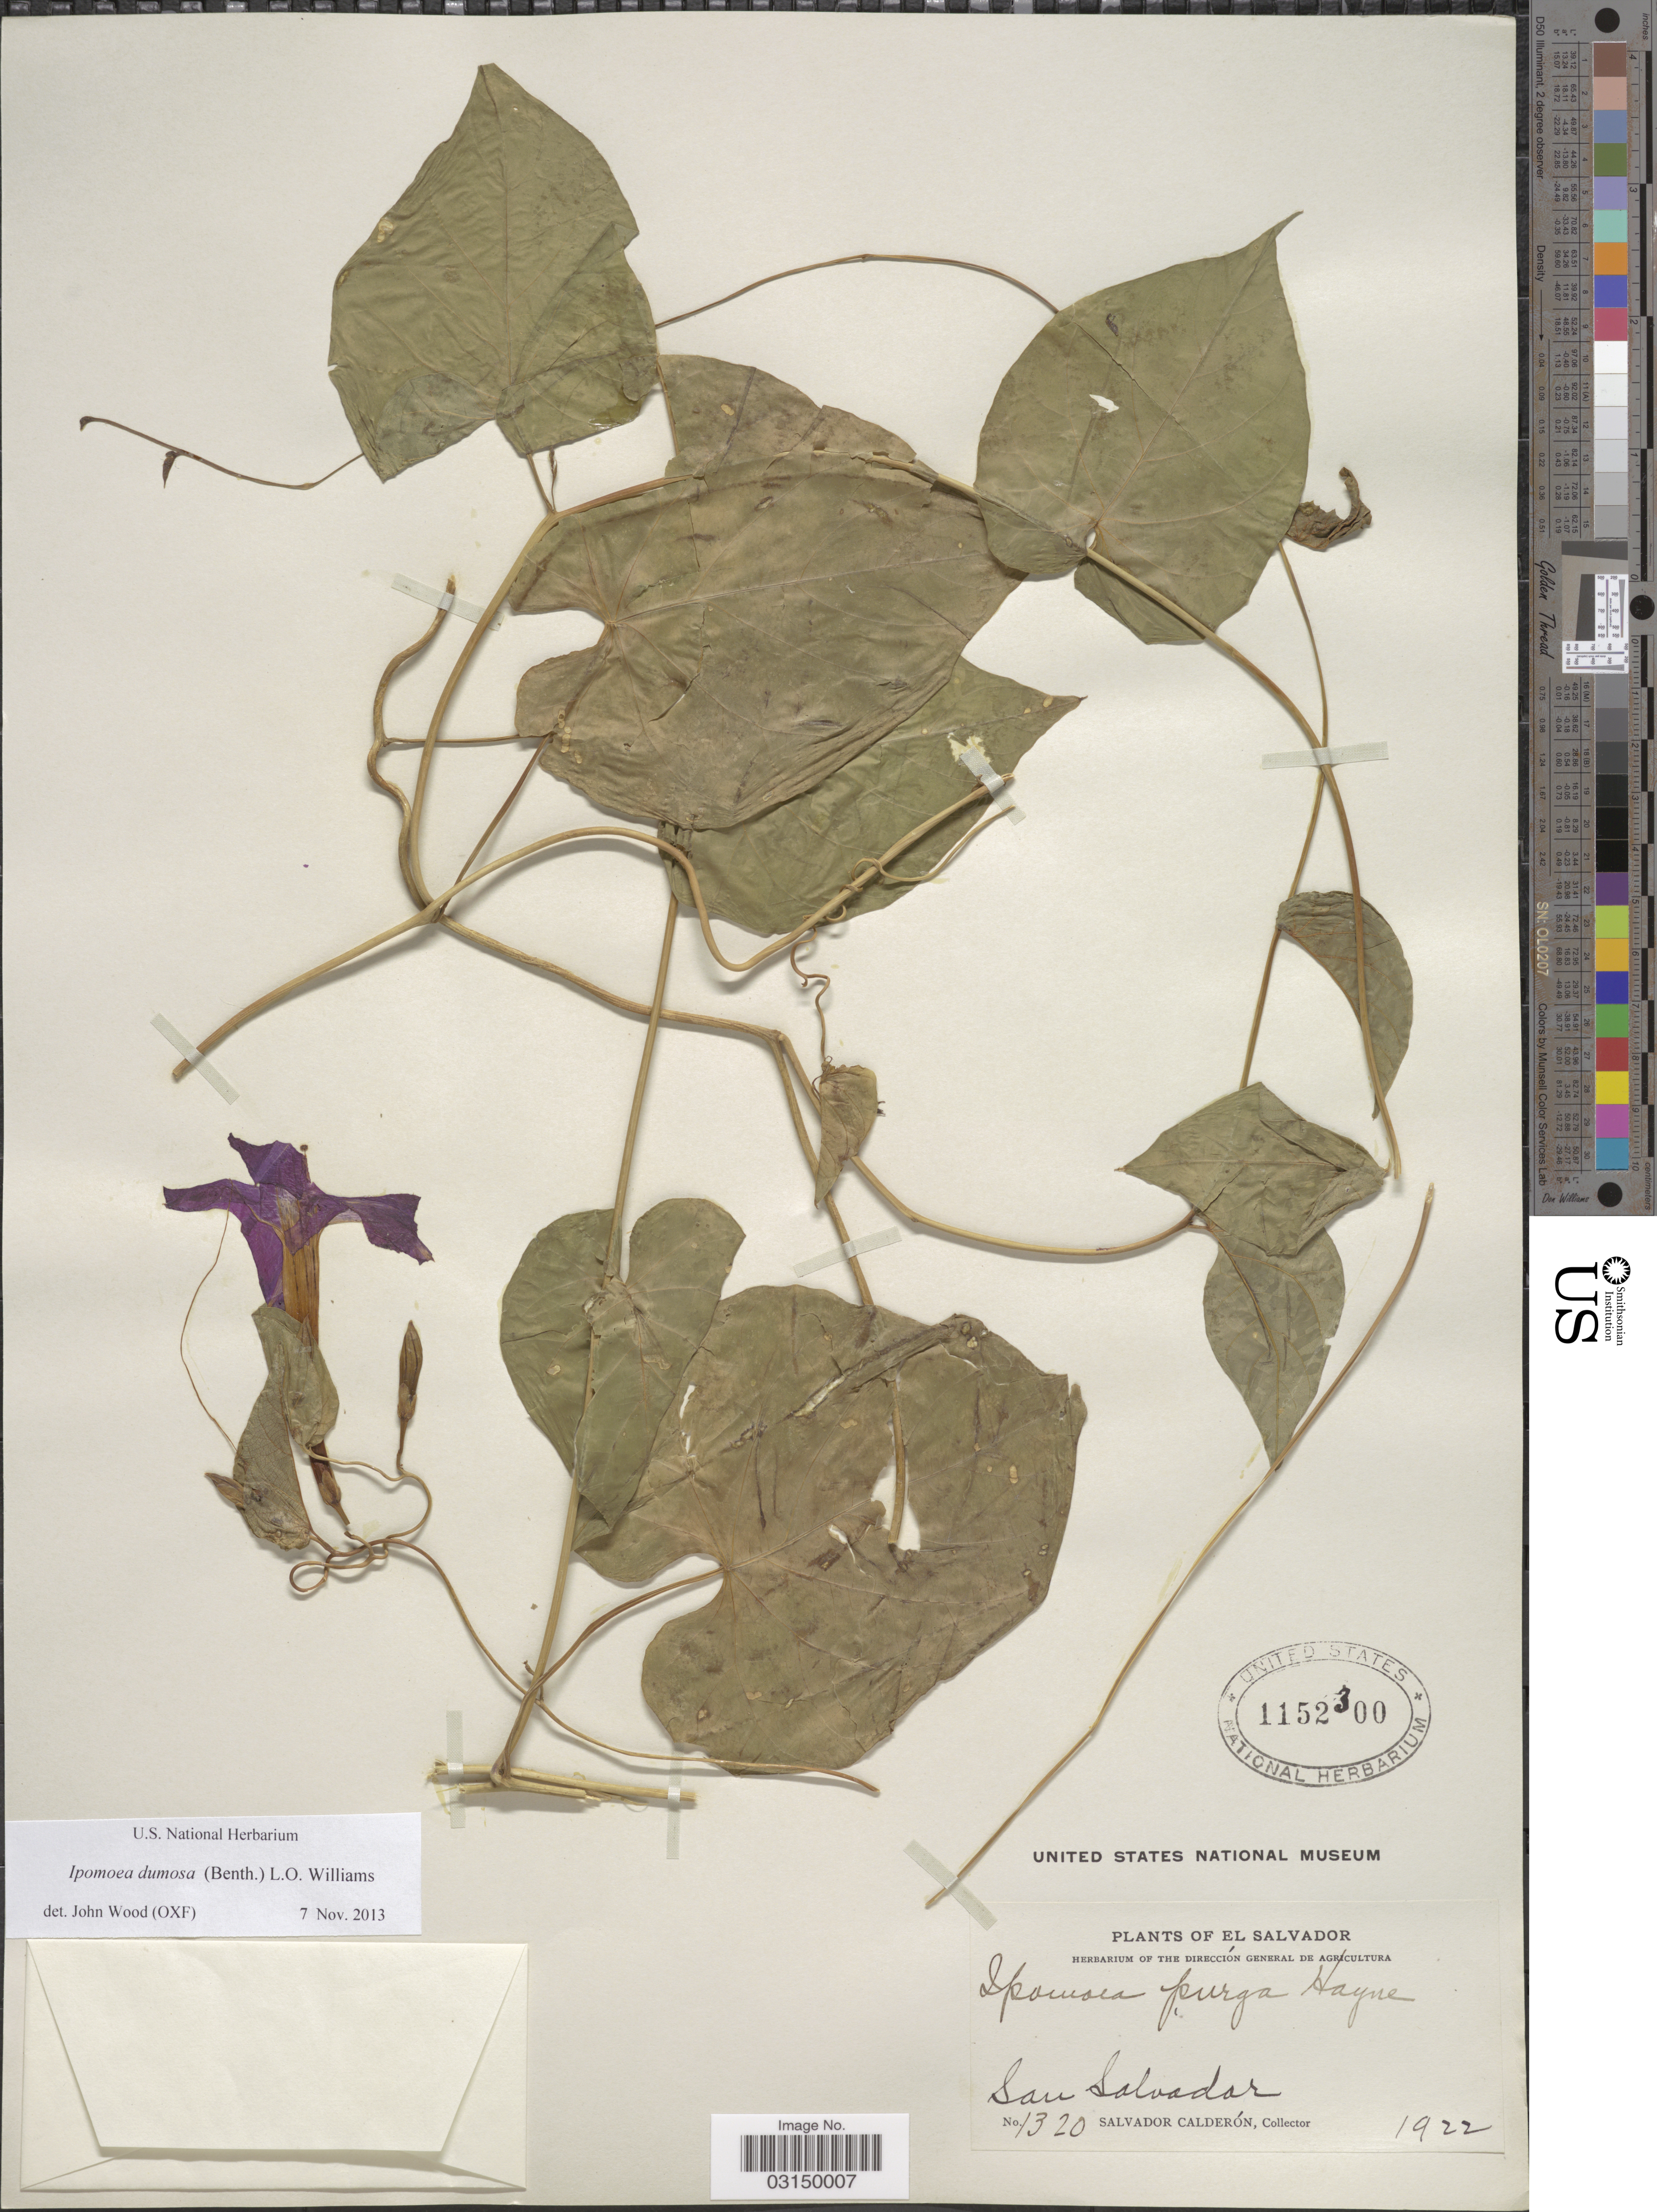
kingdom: Plantae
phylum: Tracheophyta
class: Magnoliopsida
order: Solanales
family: Convolvulaceae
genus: Ipomoea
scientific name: Ipomoea dumosa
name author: (Benth.) L.O. Williams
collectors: S. Calderón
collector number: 1320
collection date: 1922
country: El Salvador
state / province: San Salvador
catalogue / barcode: US 1152300